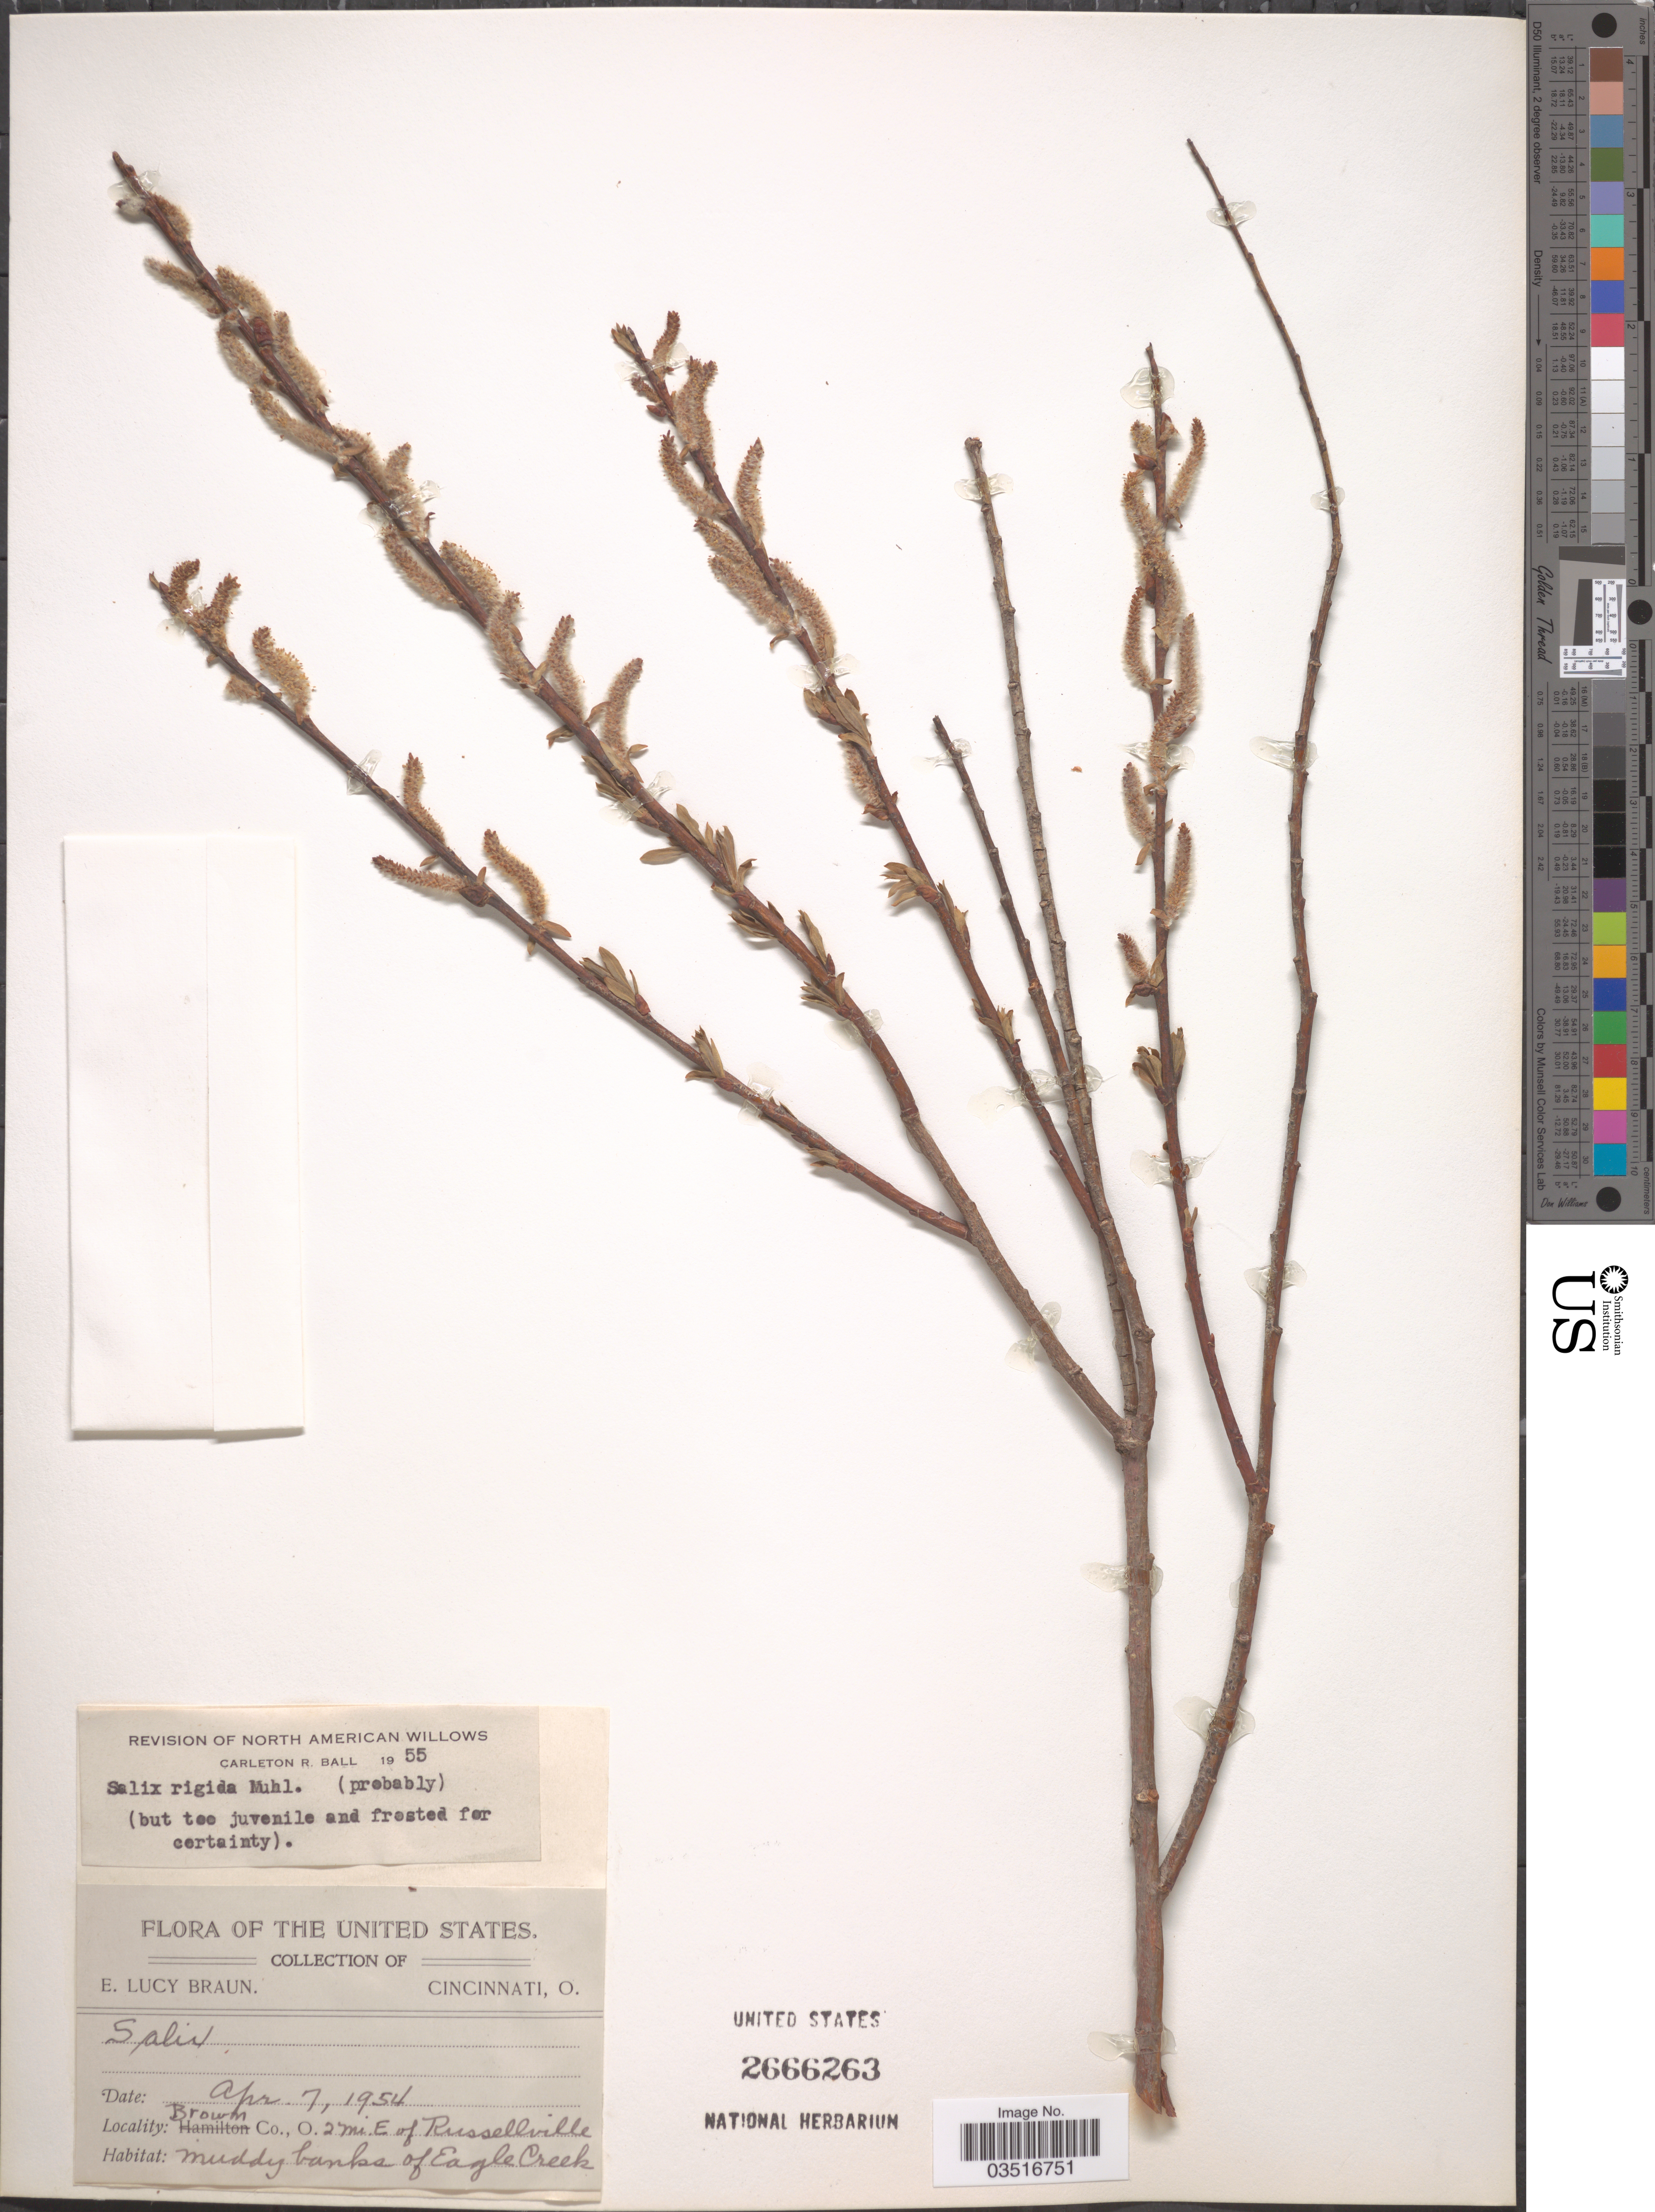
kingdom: Plantae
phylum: Tracheophyta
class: Magnoliopsida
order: Malpighiales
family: Salicaceae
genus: Salix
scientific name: Salix rigida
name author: Muhl.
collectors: E. L. Braun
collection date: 1954-04-07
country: United States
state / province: Ohio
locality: Brown Co., 2 mi. E. of Russellville. Muddy banks of Eagle Creek.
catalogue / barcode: US 2666263